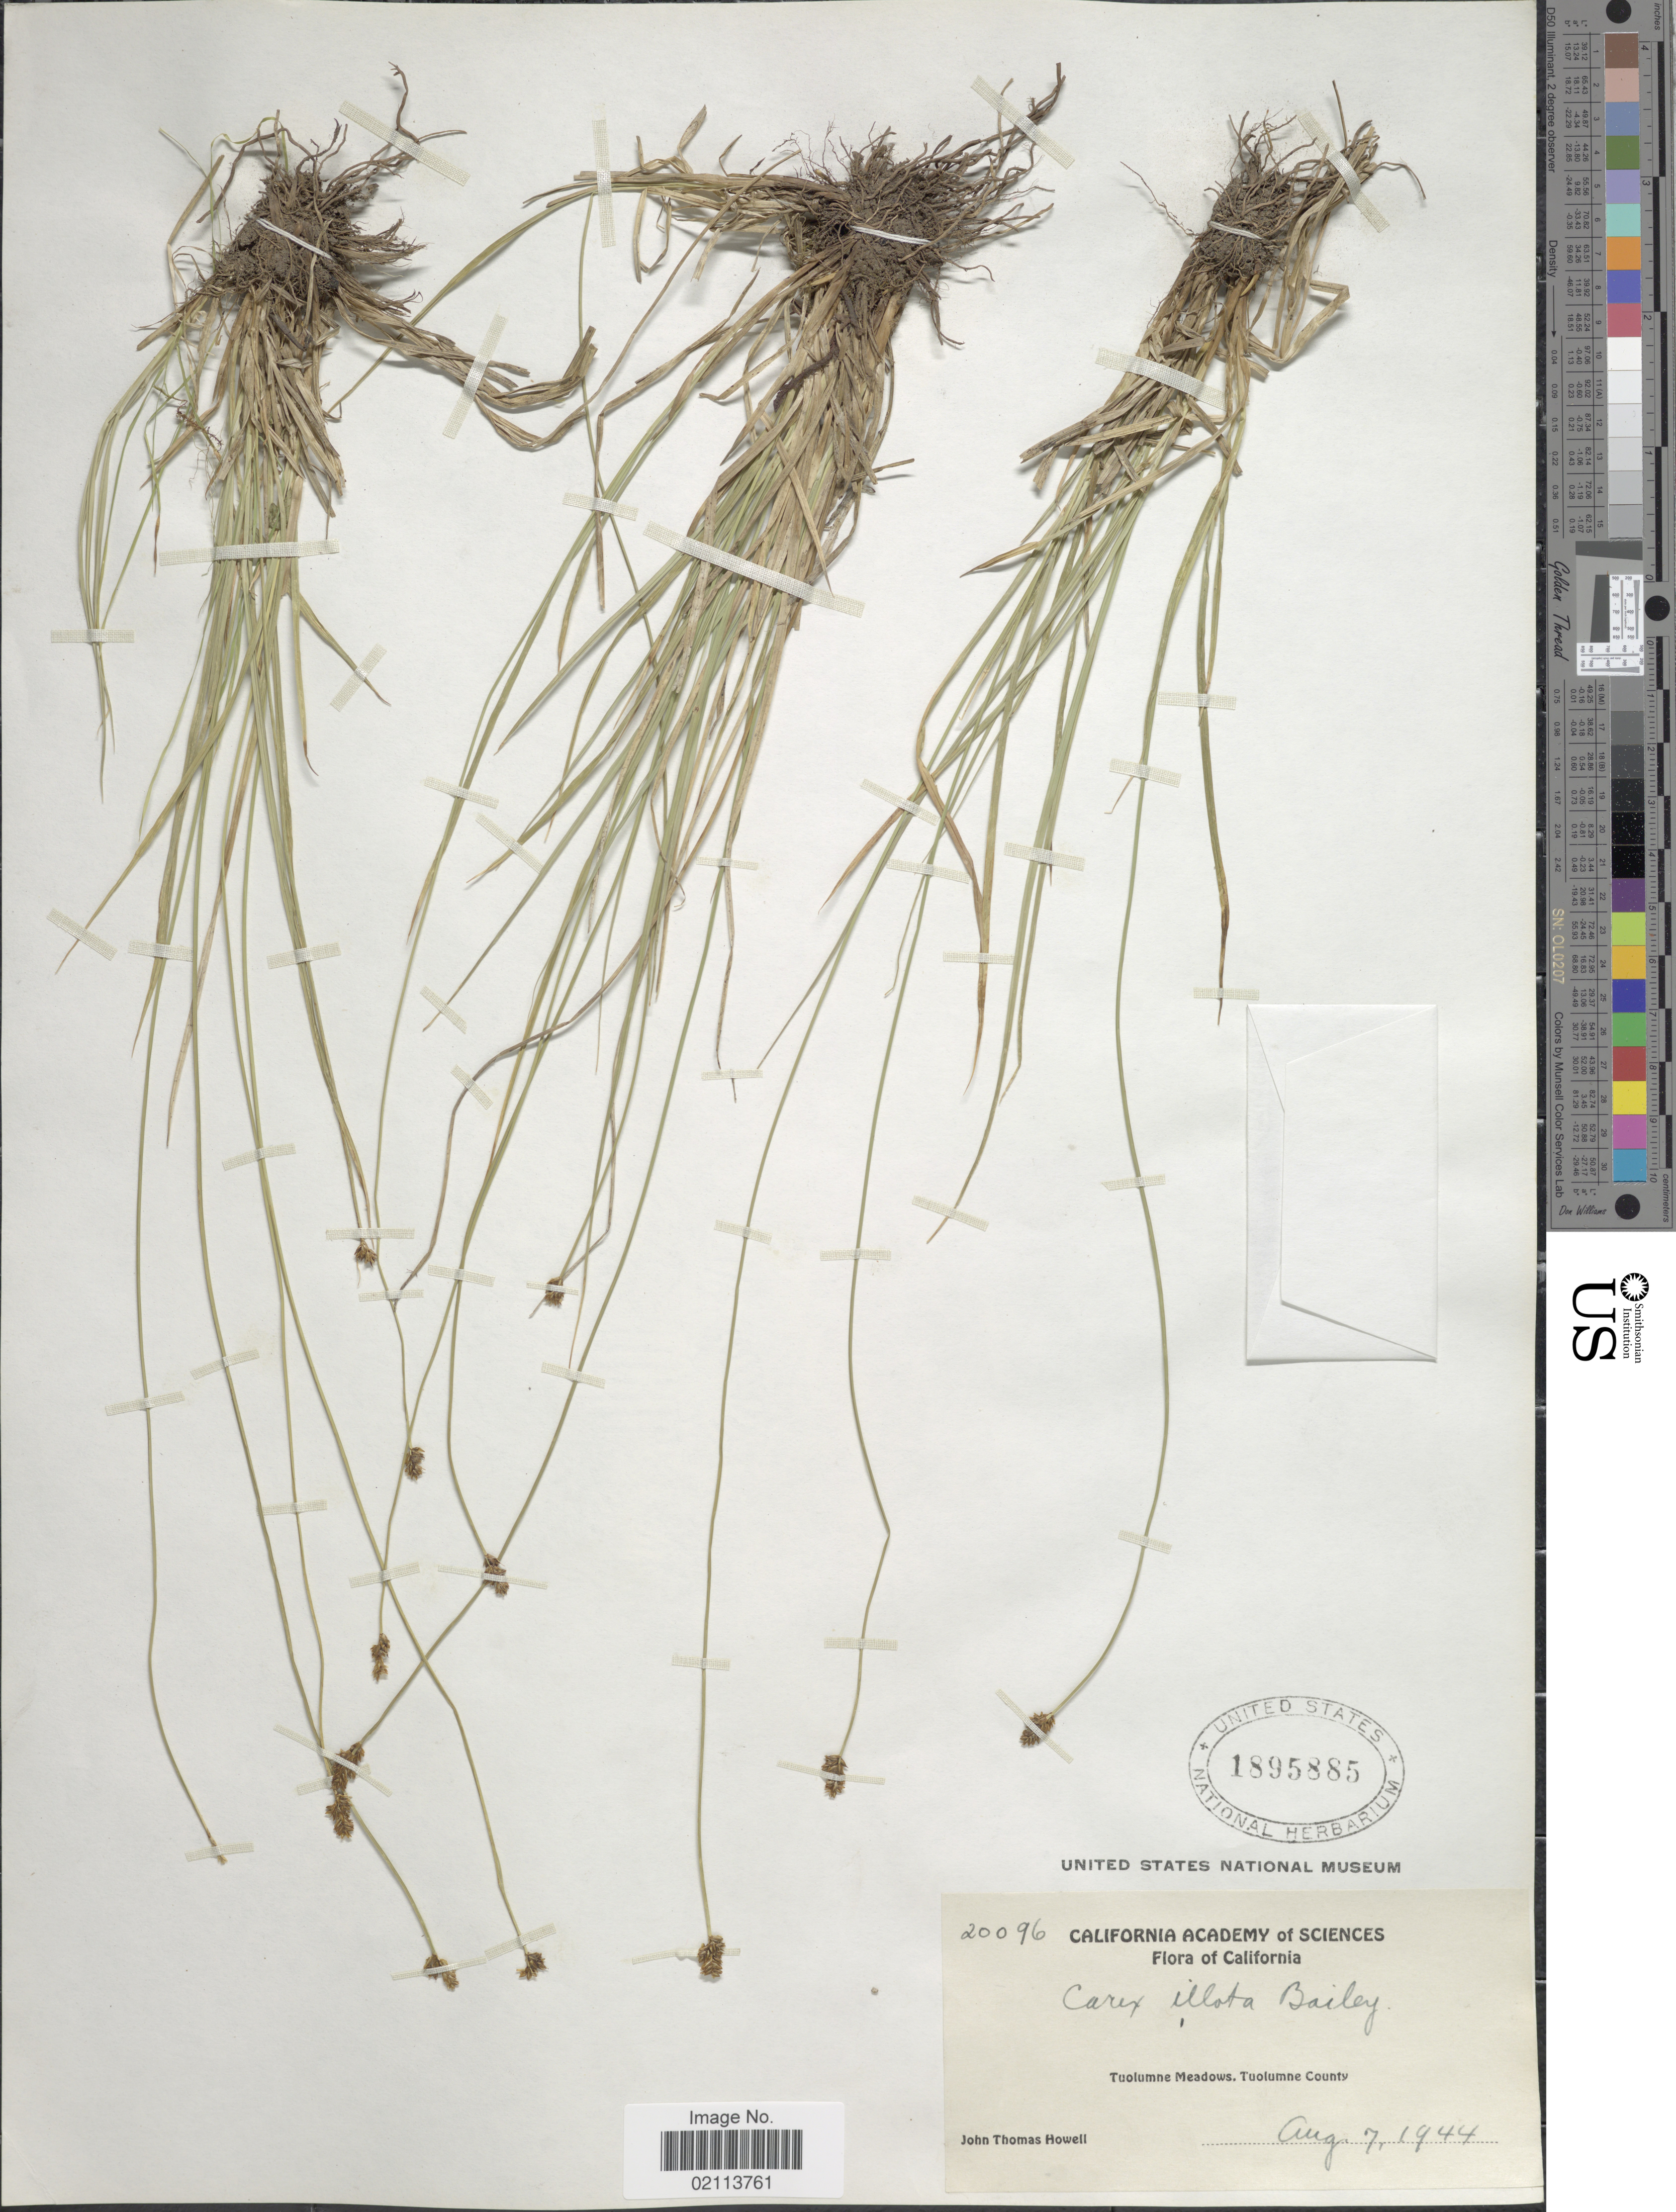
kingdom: Plantae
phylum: Tracheophyta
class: Liliopsida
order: Poales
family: Cyperaceae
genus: Carex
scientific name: Carex illota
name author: L.H. Bailey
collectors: J. T. Howell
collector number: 20096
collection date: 1944-08-07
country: United States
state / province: California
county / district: Tuolumne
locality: Tuolumne Meadows, Tuolumne County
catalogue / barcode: US 1895885